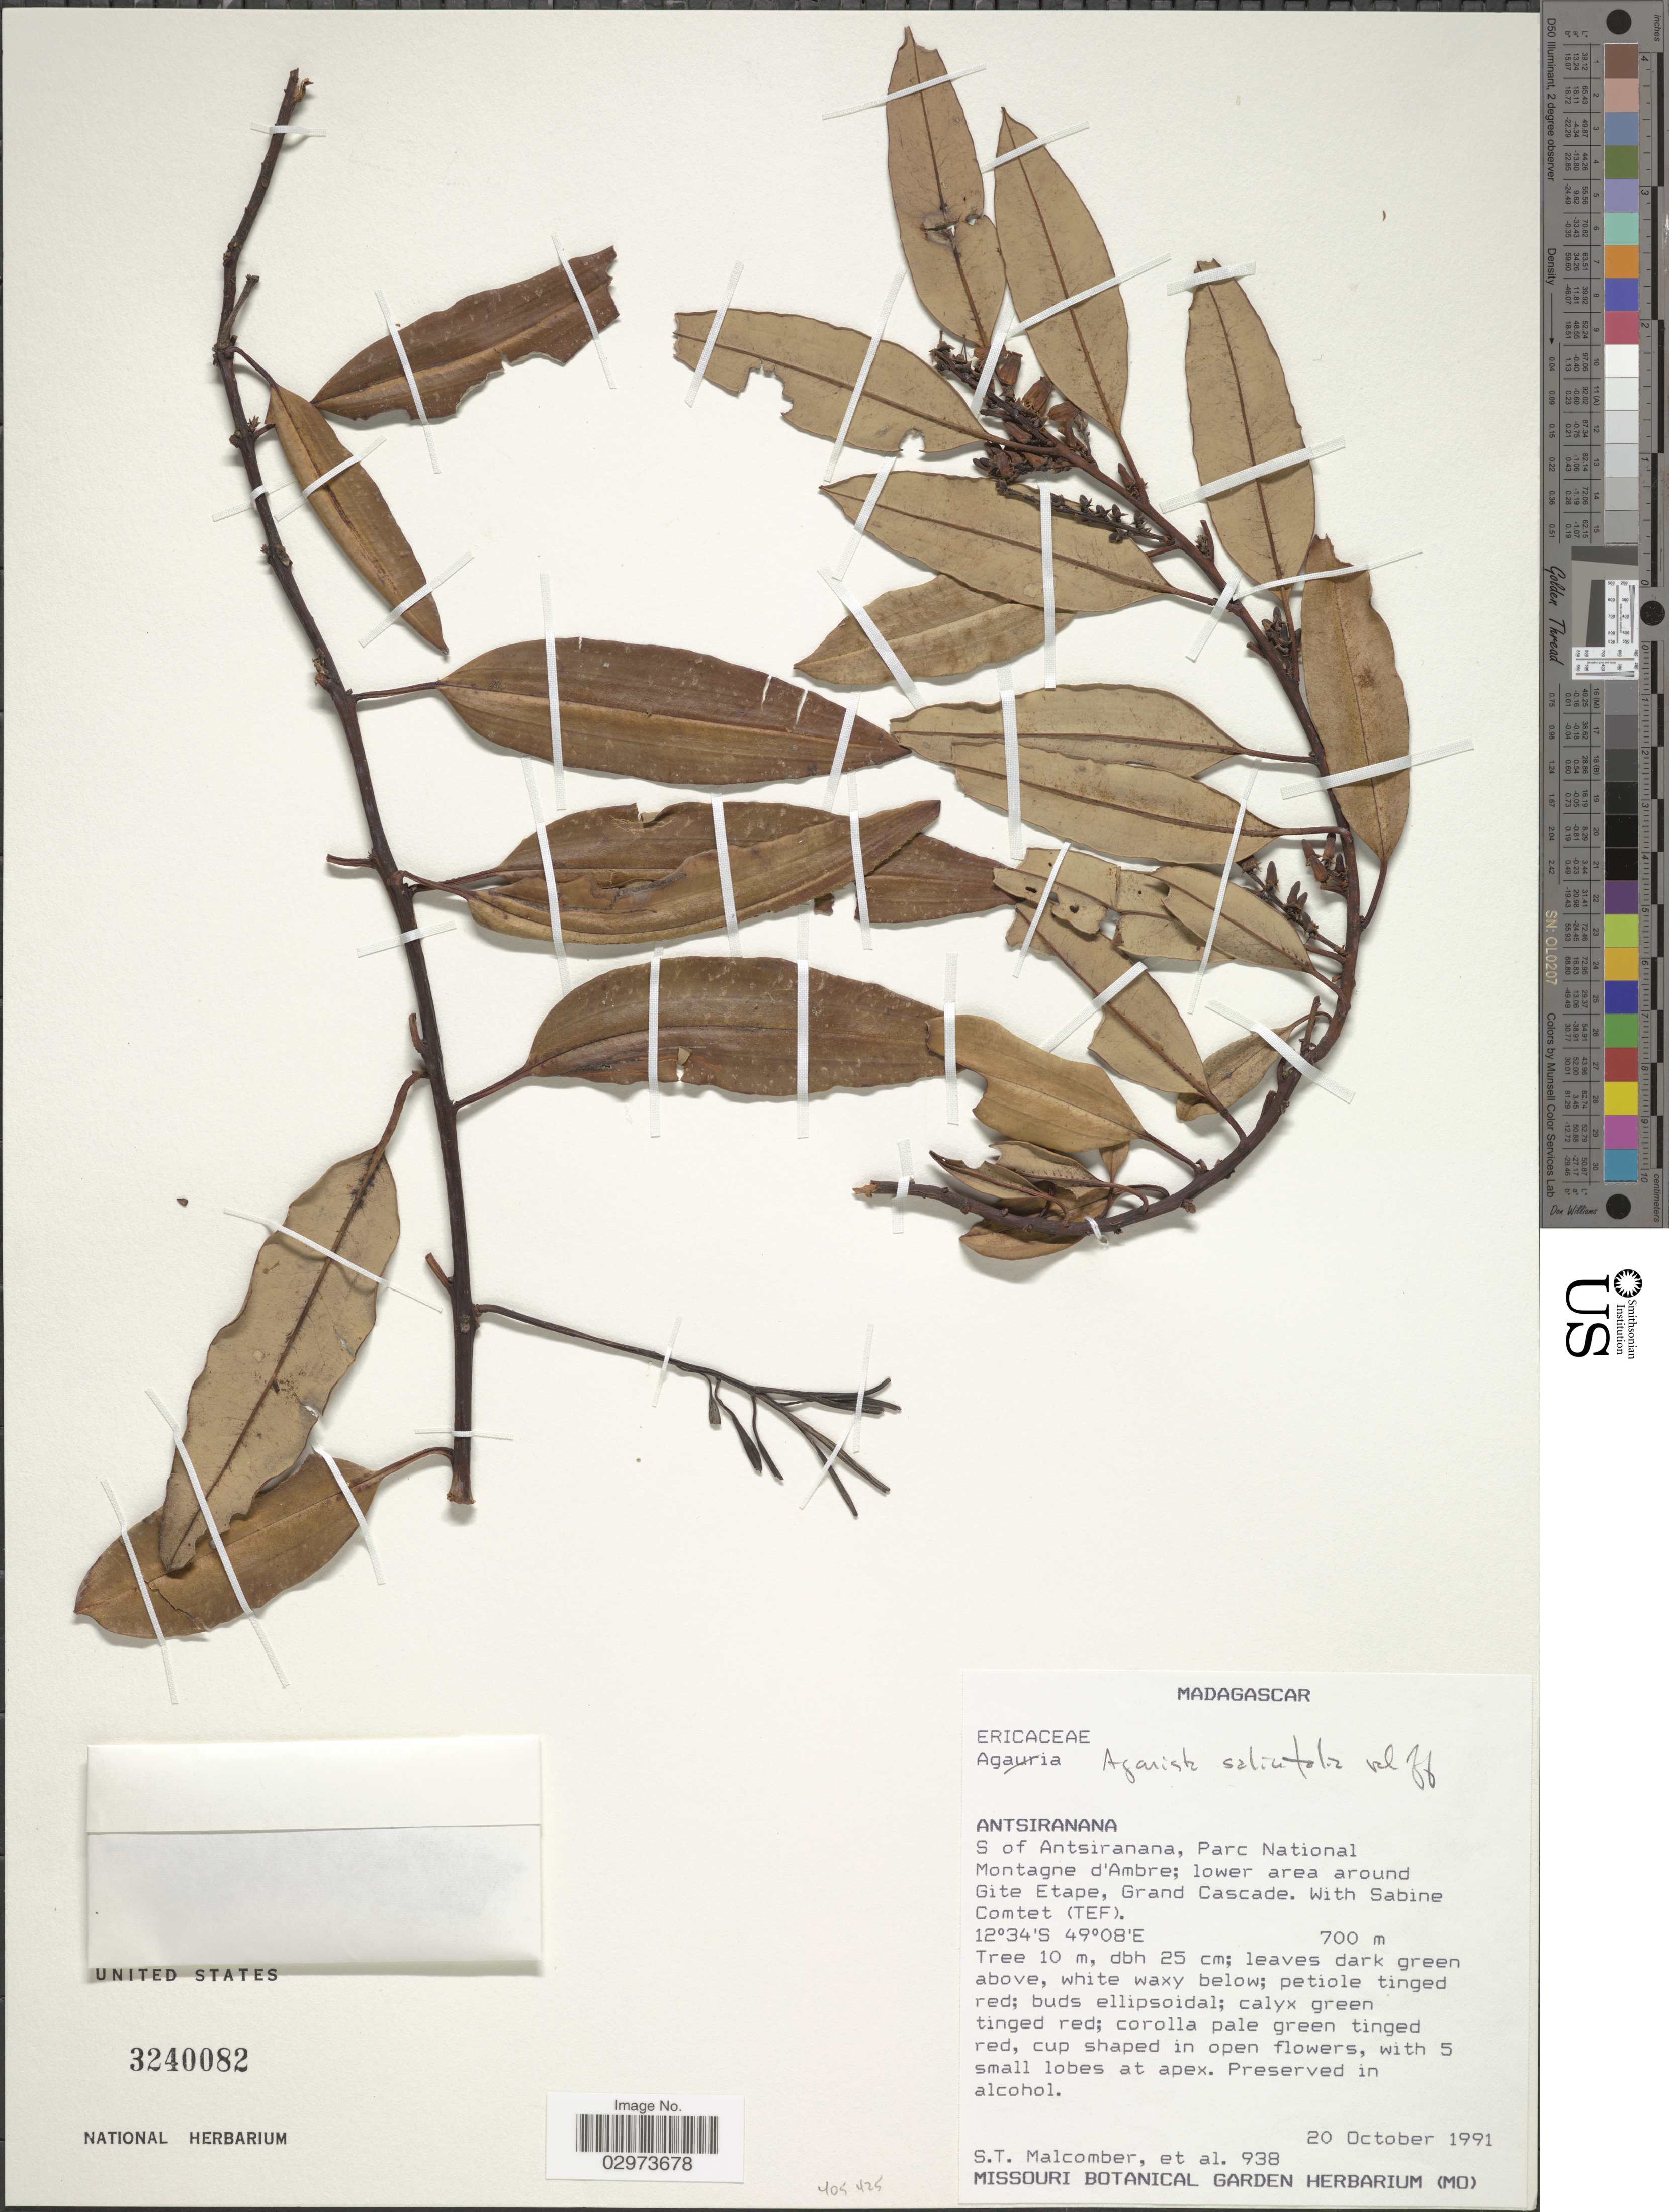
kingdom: Plantae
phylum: Tracheophyta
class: Magnoliopsida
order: Ericales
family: Ericaceae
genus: Agarista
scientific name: Agarista salicifolia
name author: (Lam.) G. Don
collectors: S. T. Malcomber & et al.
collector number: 938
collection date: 1991-10-20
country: Madagascar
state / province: Diana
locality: S of Antsiranana, Parc National Montagne d'Ambre; lower area around Gite Etape, Grand Cascade.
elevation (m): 700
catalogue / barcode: US 3240082